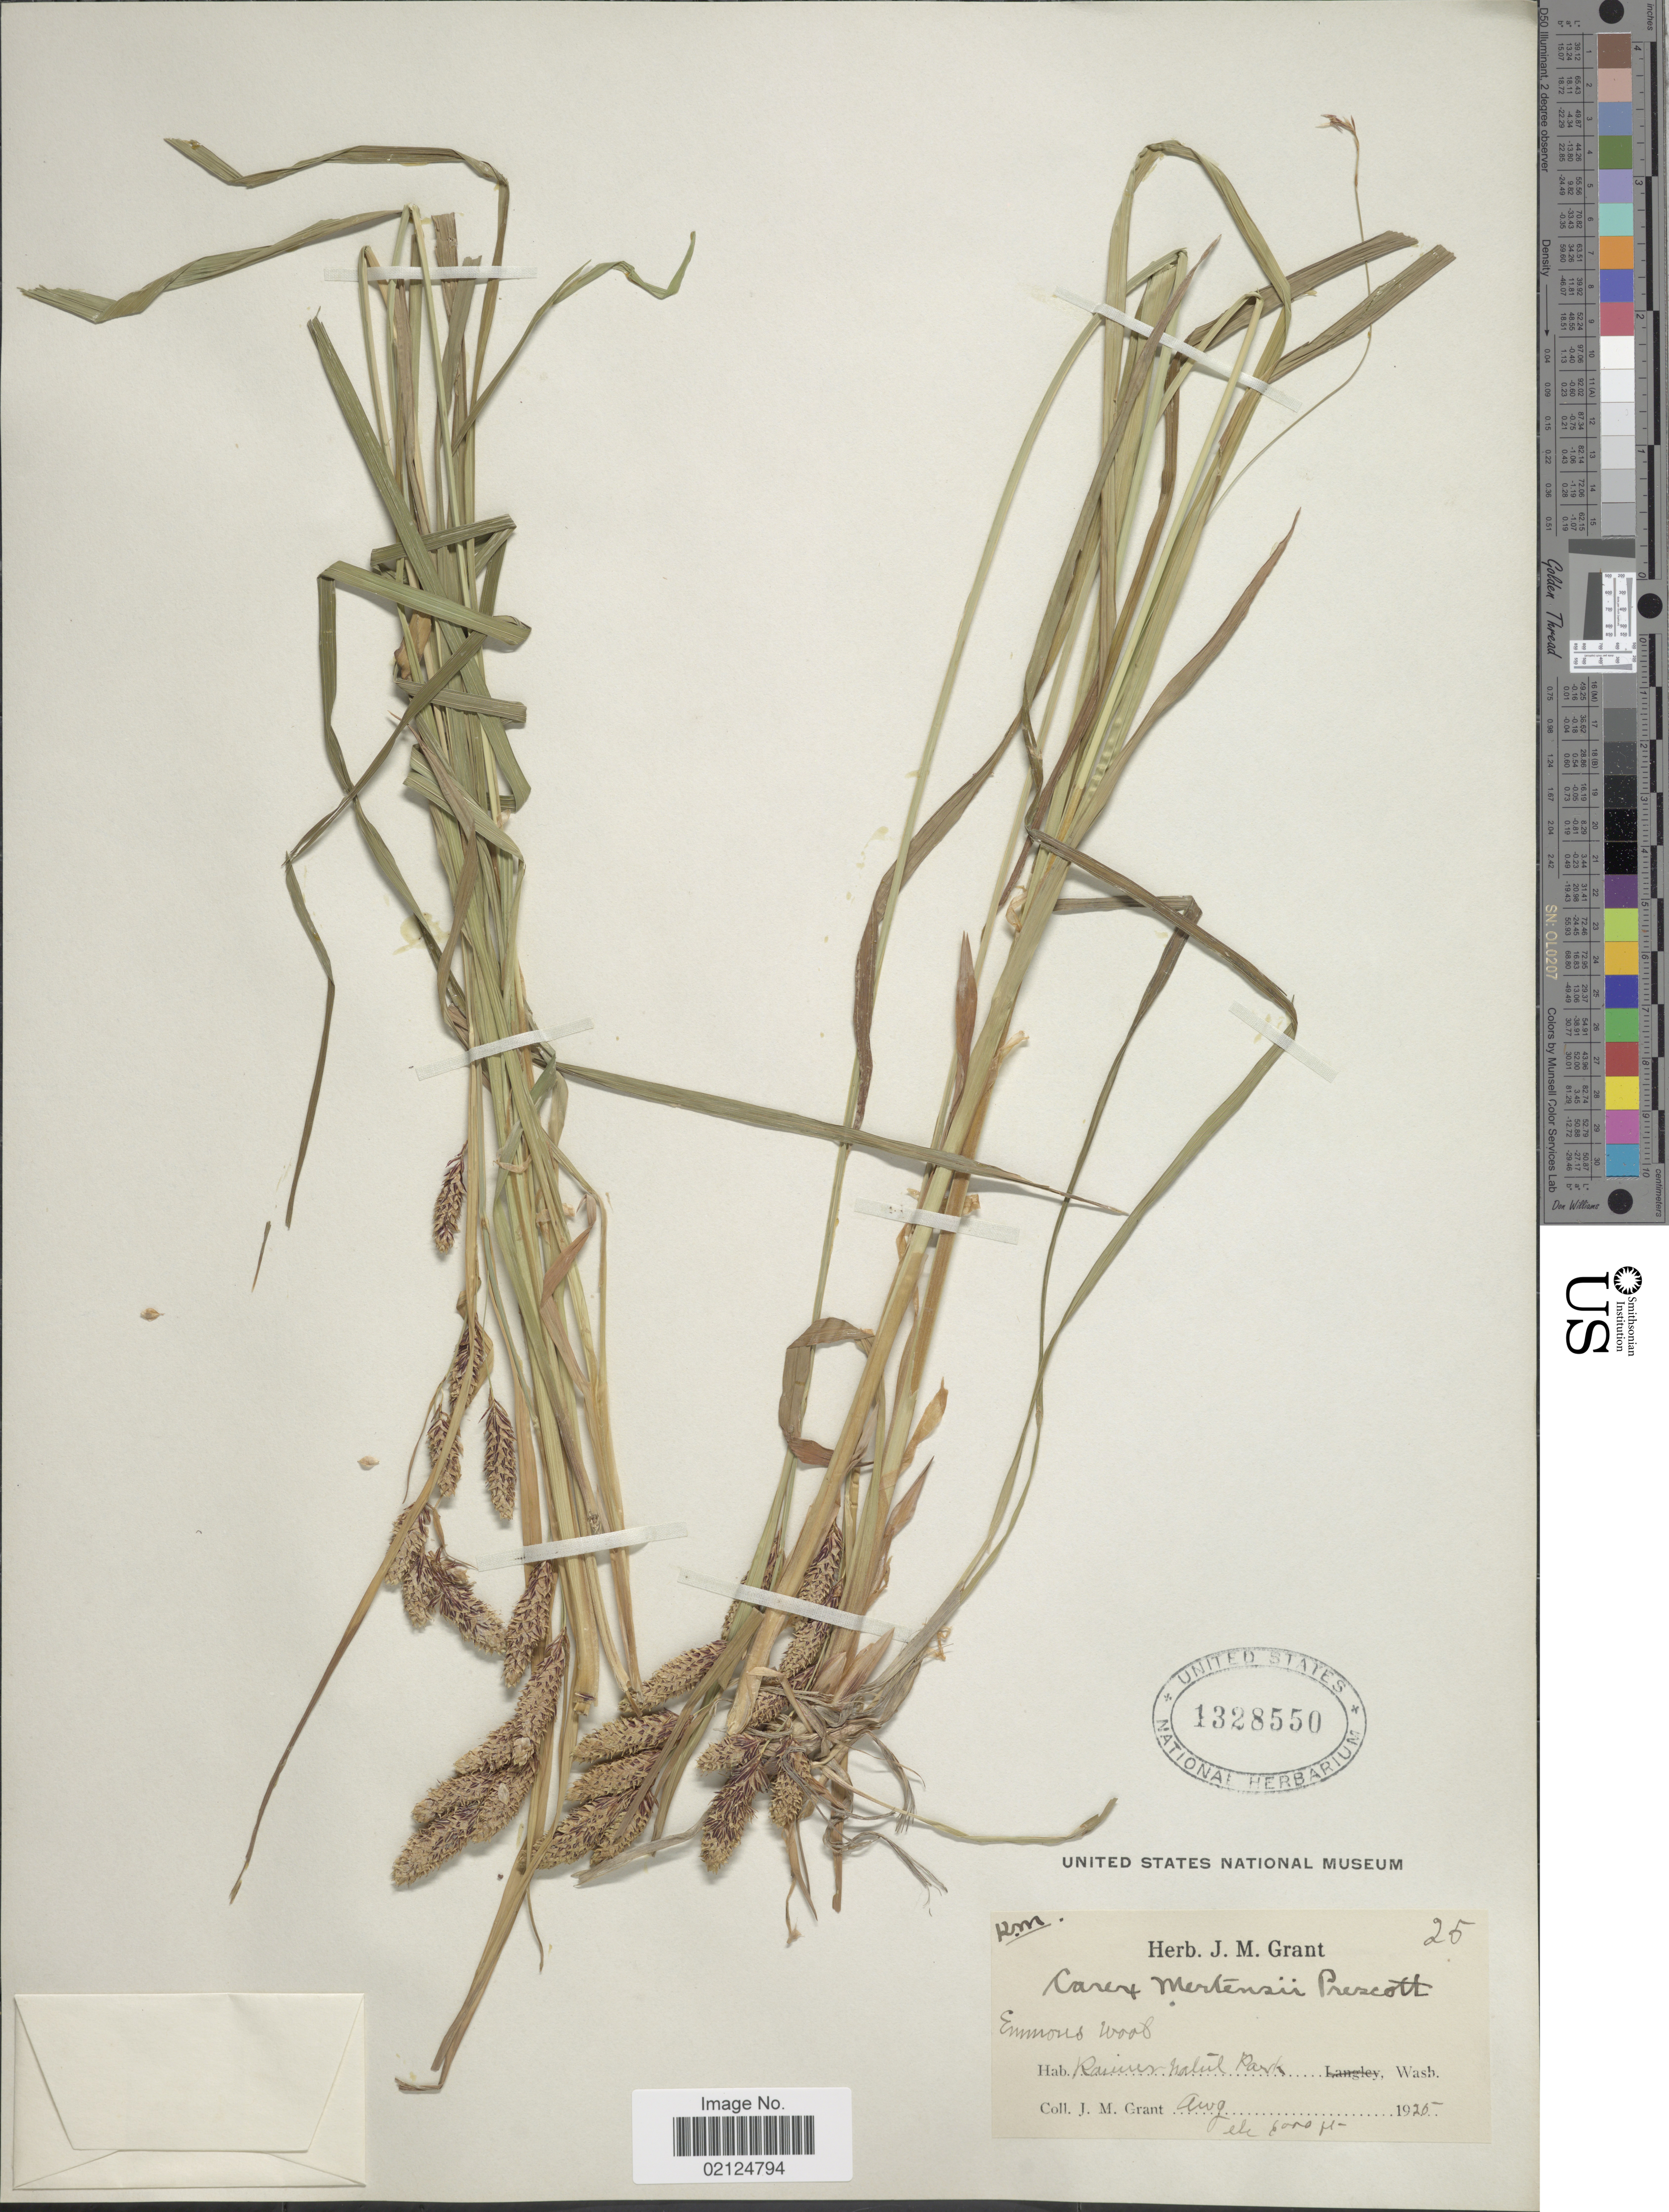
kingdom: Plantae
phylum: Tracheophyta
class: Liliopsida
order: Poales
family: Cyperaceae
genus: Carex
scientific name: Carex mertensii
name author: J.D. Prescott ex Bong.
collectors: J. M. Grant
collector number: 25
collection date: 1925-08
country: United States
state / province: Washington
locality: Rainier Nature Park, Emmons Wood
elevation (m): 1829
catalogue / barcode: US 1328550